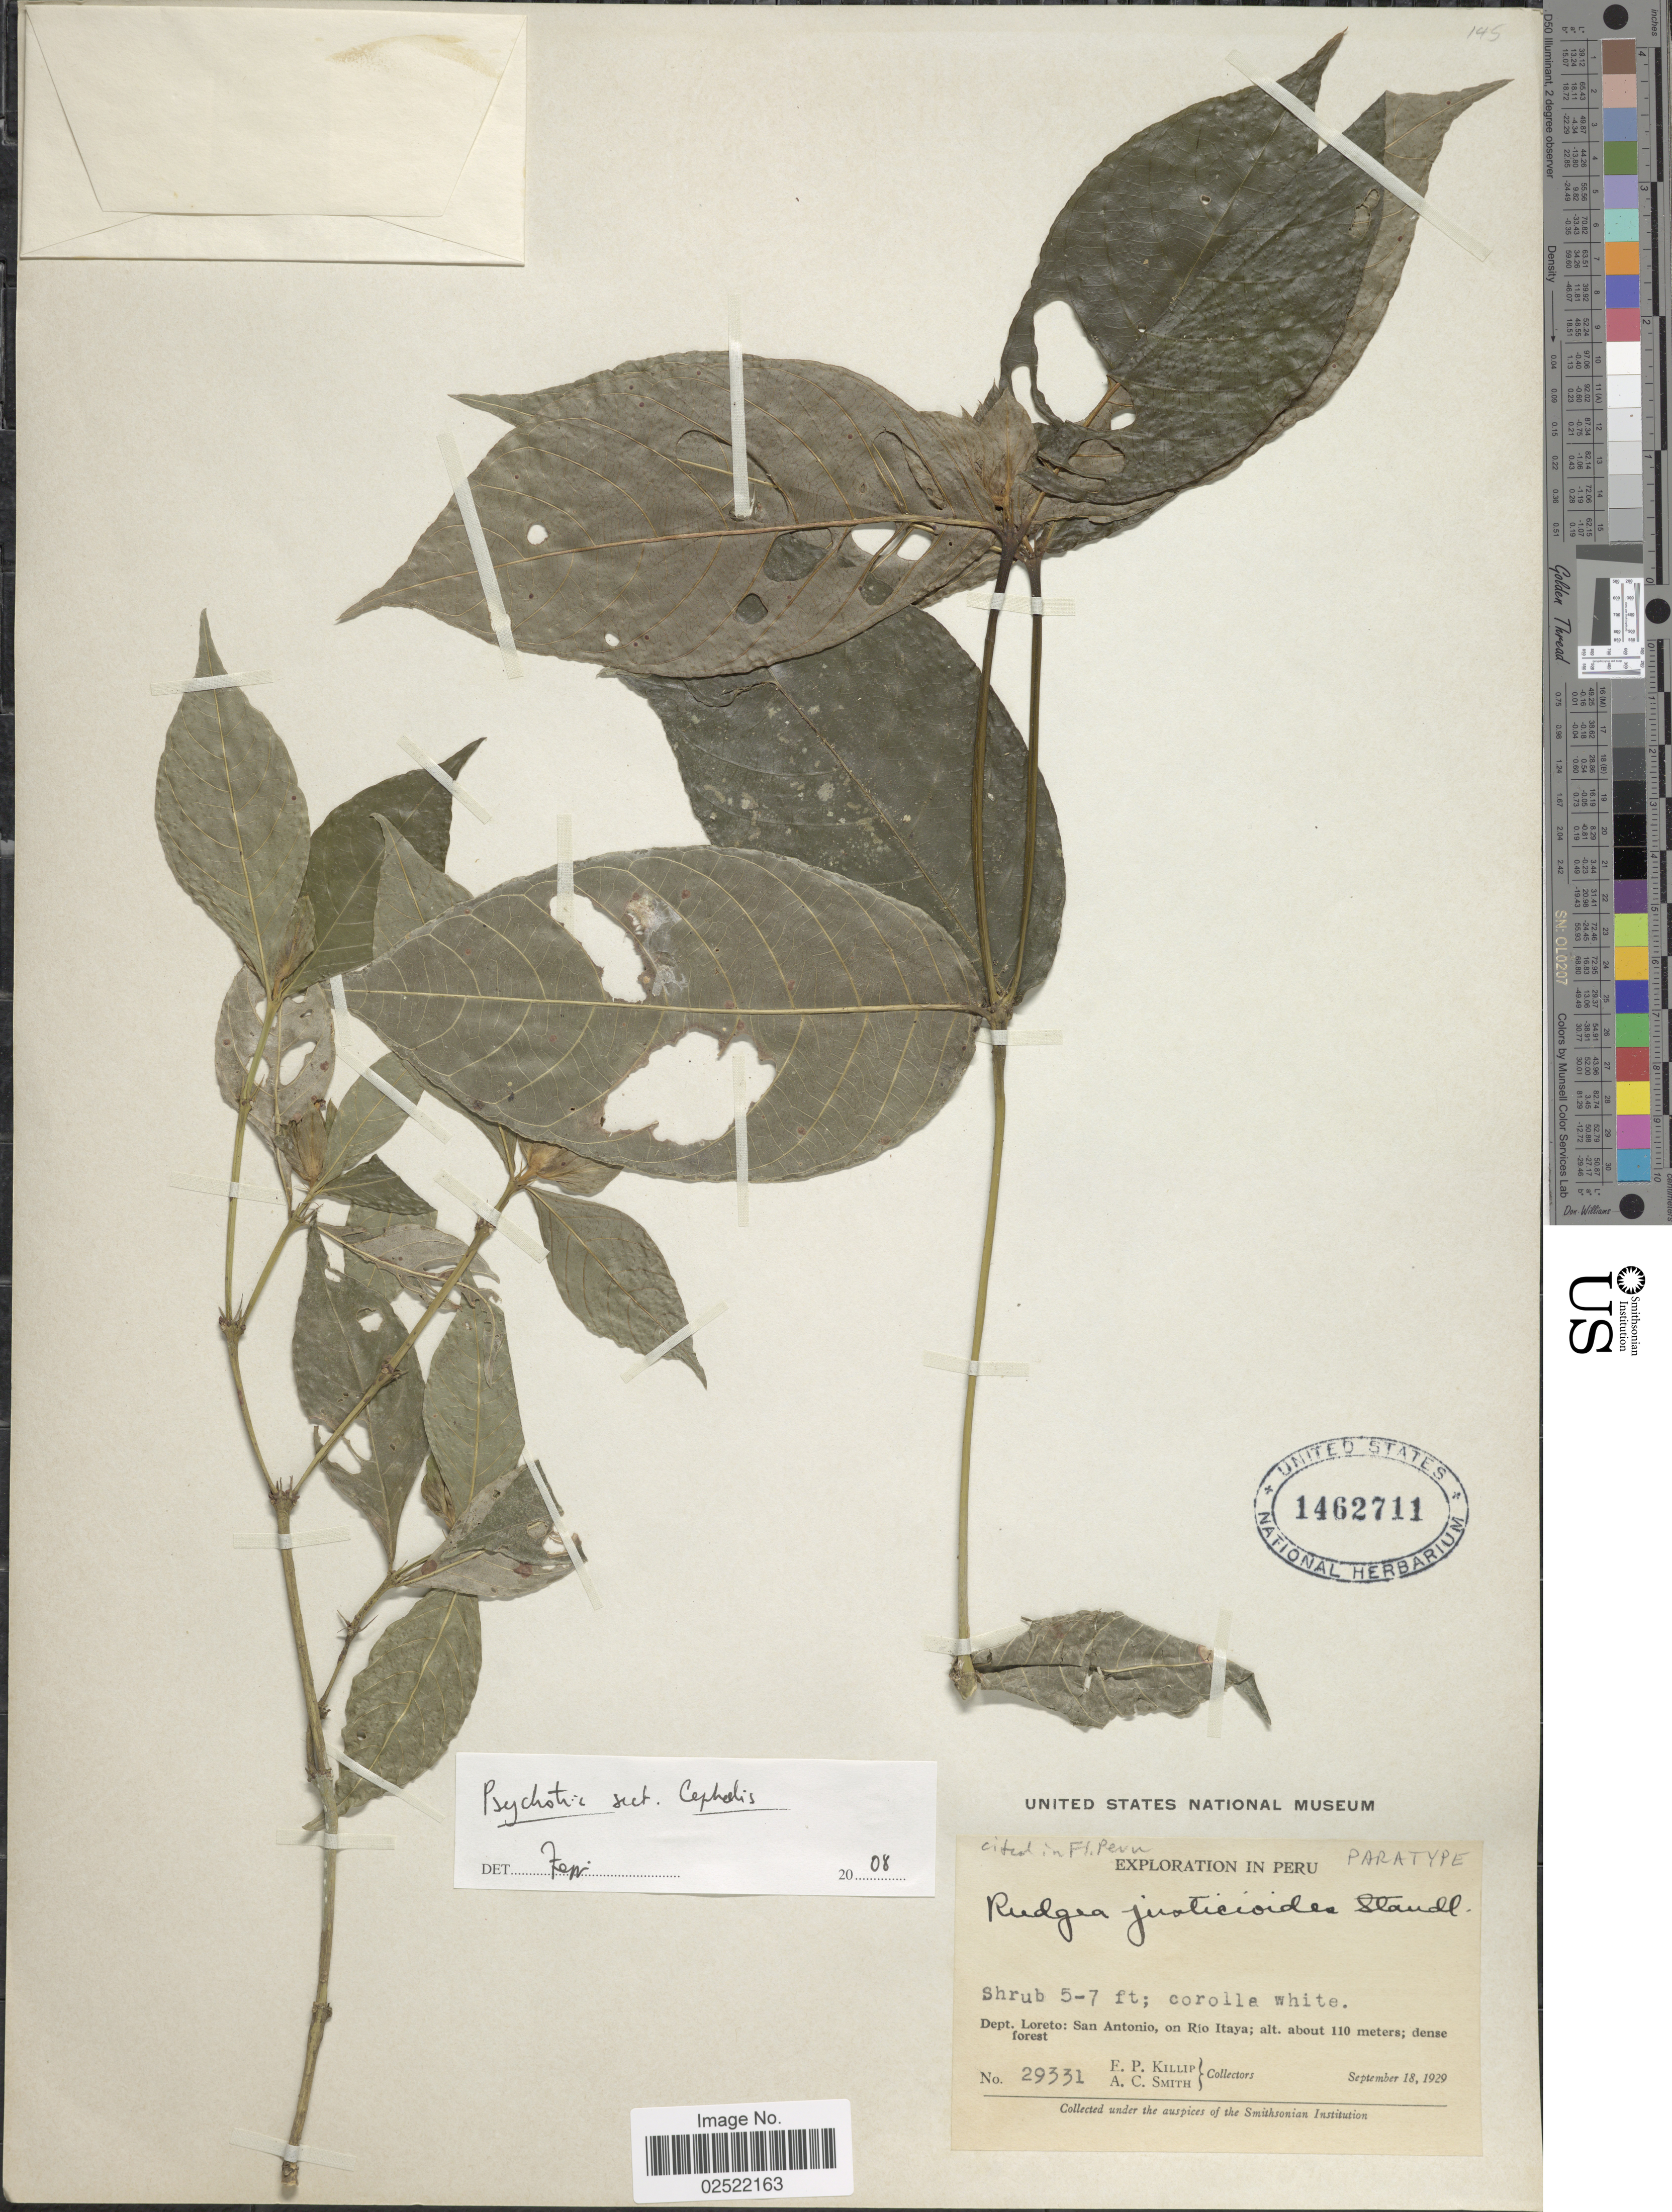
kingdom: Plantae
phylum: Tracheophyta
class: Magnoliopsida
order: Gentianales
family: Rubiaceae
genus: Psychotria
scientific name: Psychotria sp.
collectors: E. P. Killip & A. C. Smith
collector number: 29331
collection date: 1929-09-18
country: Peru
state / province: Loreto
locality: Dept. Loreto: San Antonio, on Rio Itaya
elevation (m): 110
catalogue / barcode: US 1462711